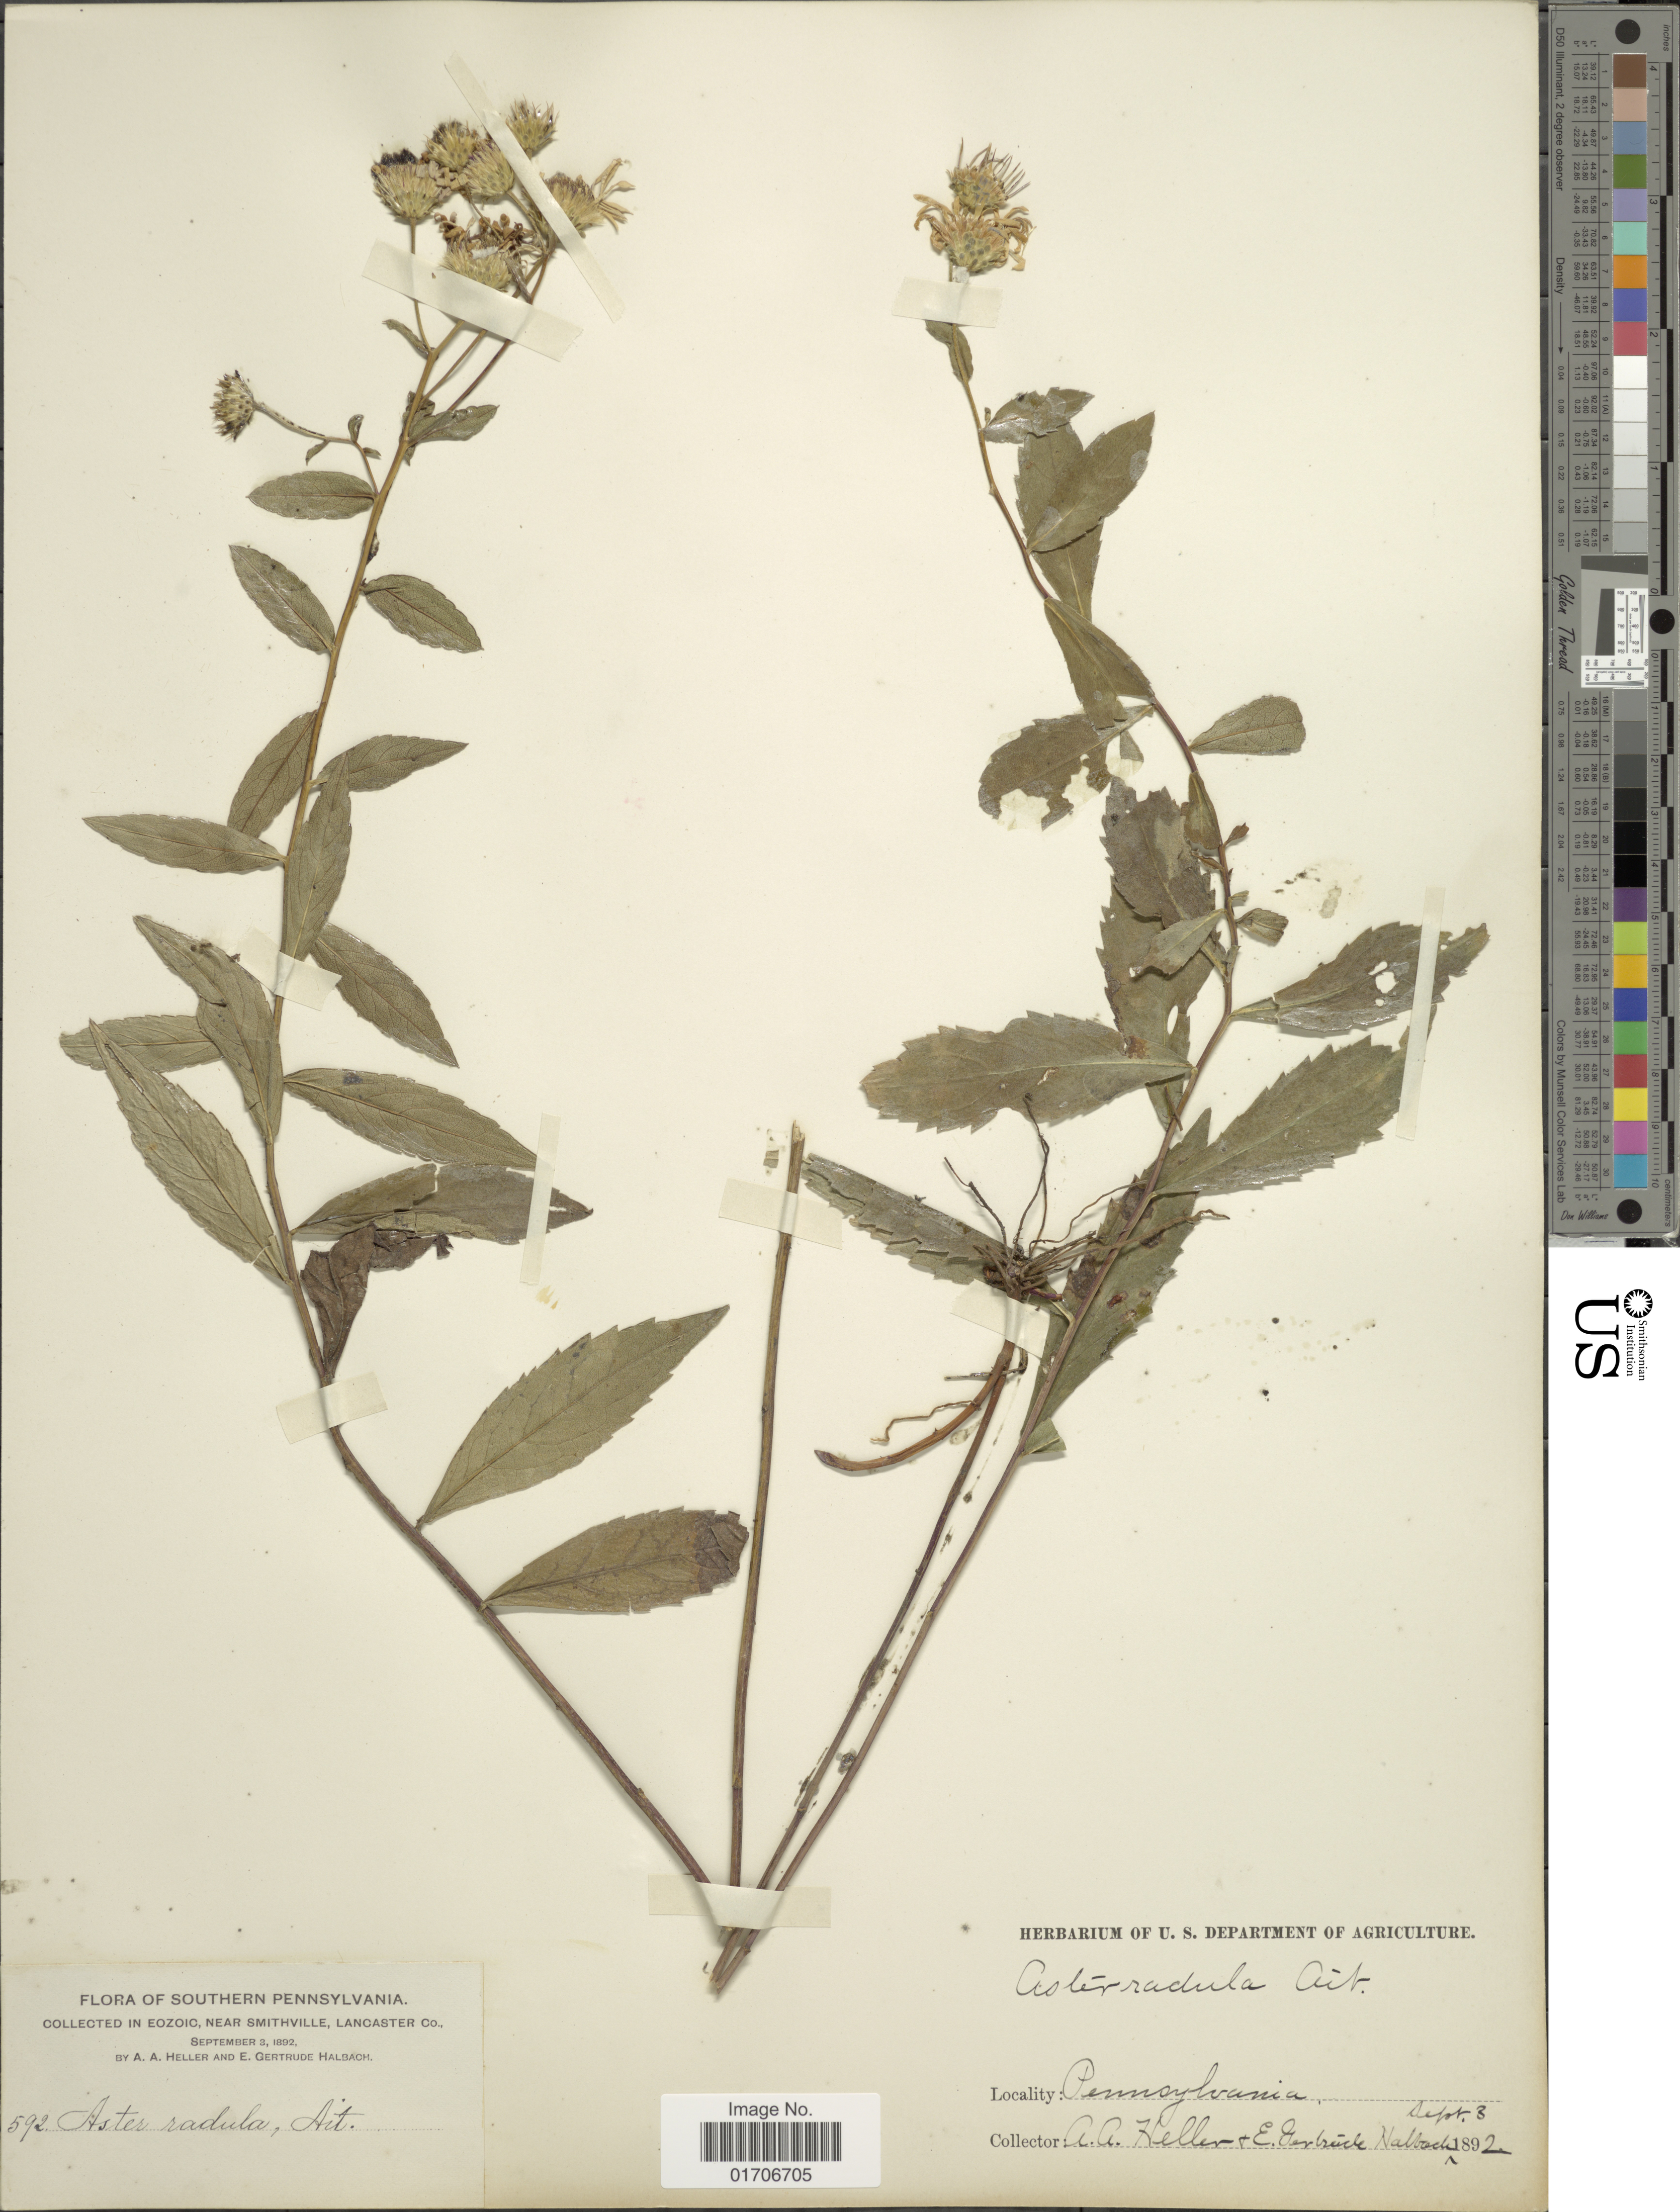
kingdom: Plantae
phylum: Tracheophyta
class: Magnoliopsida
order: Asterales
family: Asteraceae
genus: Eurybia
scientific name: Eurybia radula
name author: (Aiton) G.L. Nesom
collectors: A. A. Heller & E. G. Halbach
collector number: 592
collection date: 1892-09-03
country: United States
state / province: Pennsylvania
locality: Southern Pennsylvania. In Eozoic, near Smithville, Lancaster Co.